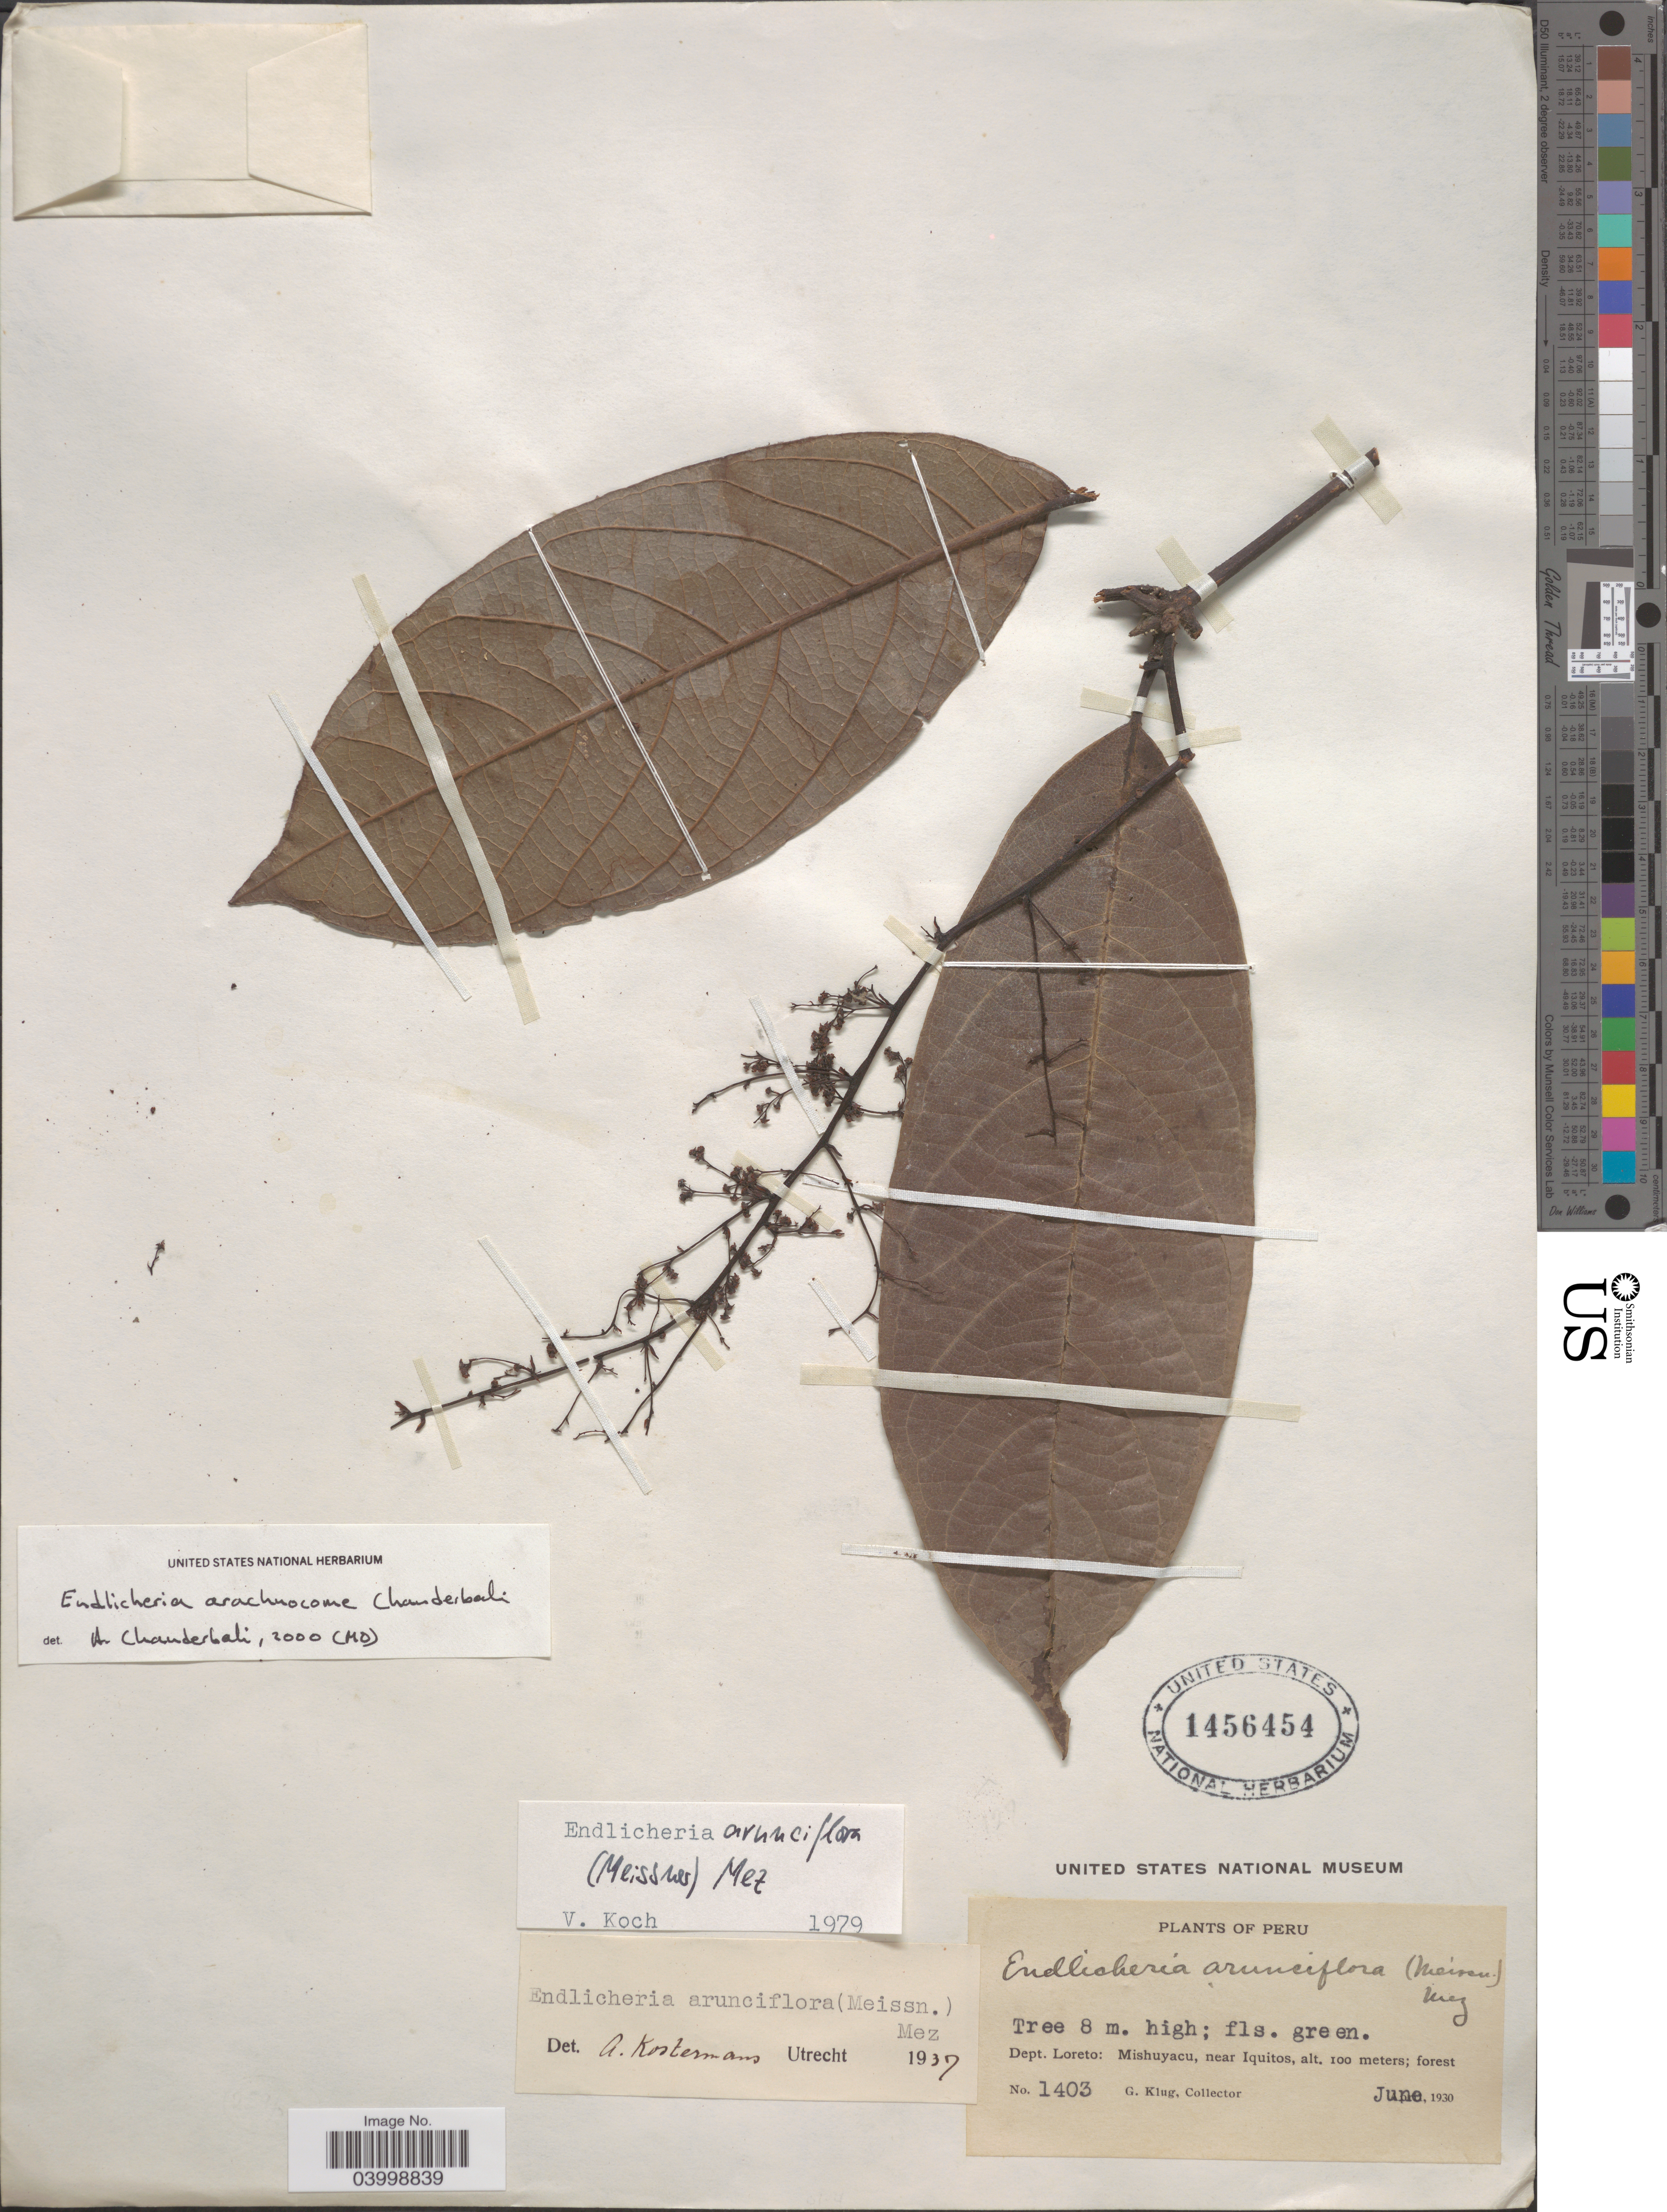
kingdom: Plantae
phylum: Tracheophyta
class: Magnoliopsida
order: Laurales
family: Lauraceae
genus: Endlicheria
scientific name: Endlicheria arachnocome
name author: Chanderb.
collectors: G. Klug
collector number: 1403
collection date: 1930-06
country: Peru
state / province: Loreto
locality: Dept. Loreto: Mishuyacu, near Iquitos.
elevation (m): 100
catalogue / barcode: US 1456454